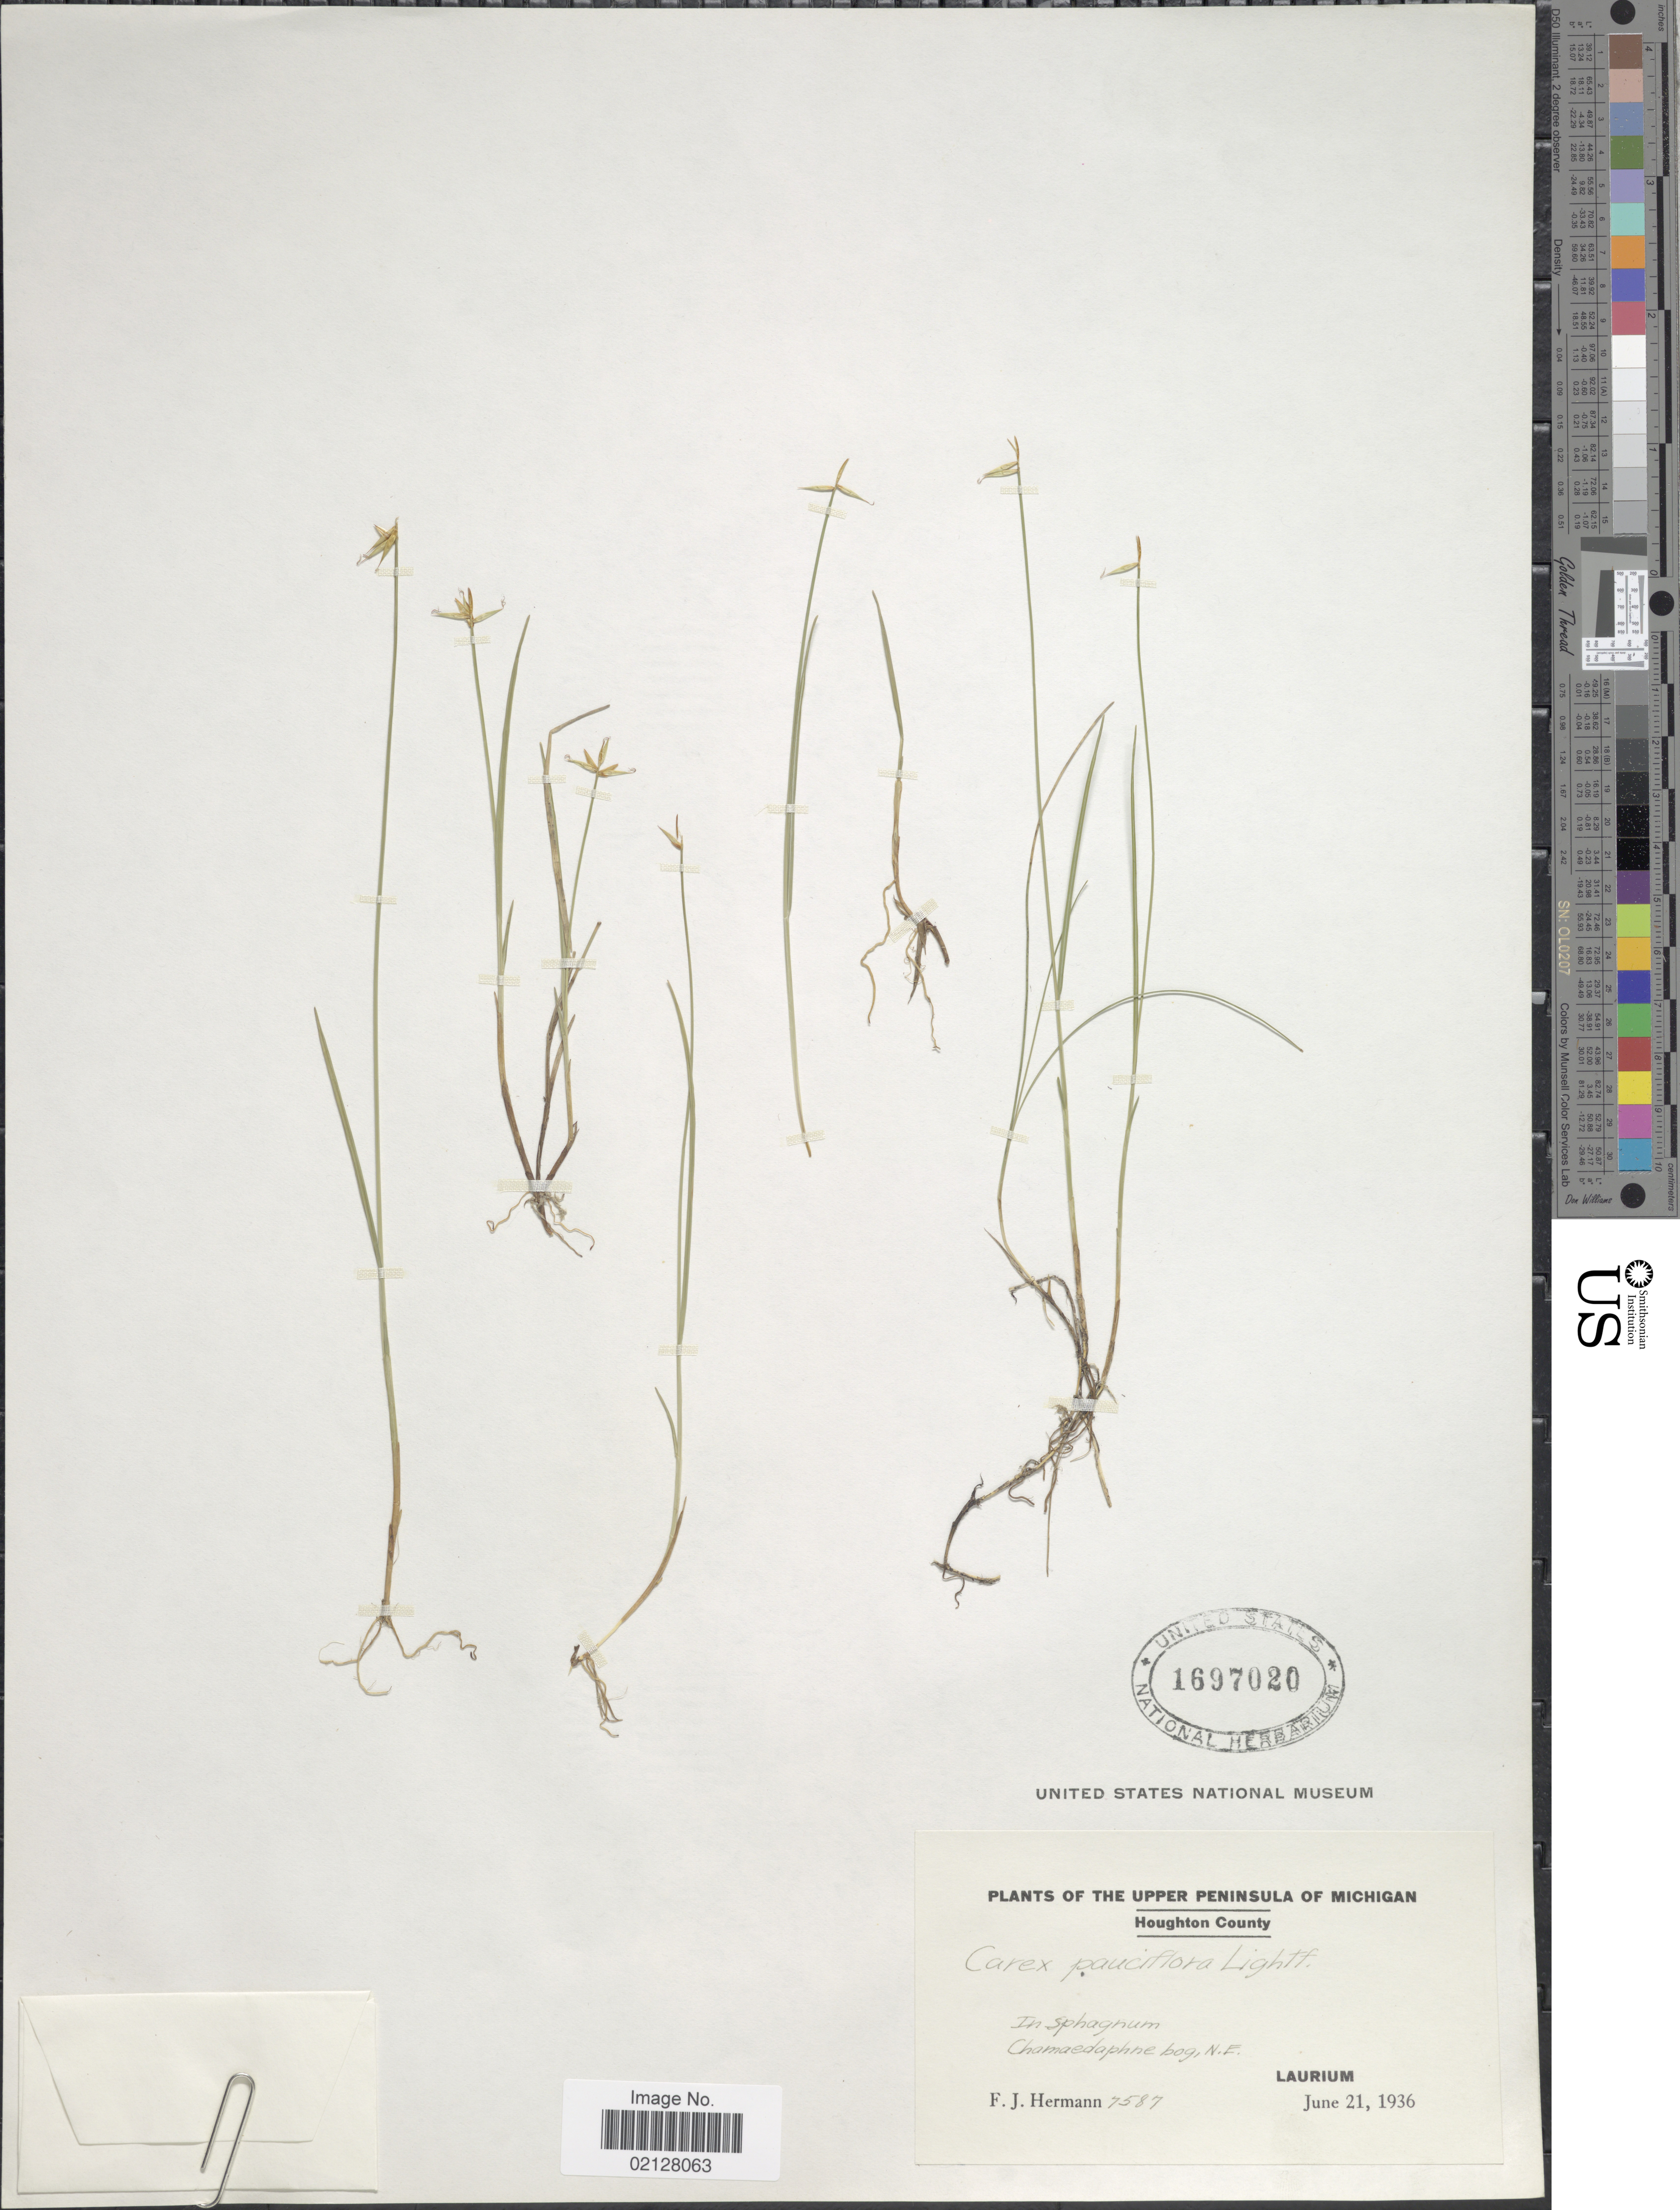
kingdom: Plantae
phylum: Tracheophyta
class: Liliopsida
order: Poales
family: Cyperaceae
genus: Carex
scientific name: Carex pauciflora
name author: Lightf.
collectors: F. J. Hermann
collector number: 7587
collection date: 1936-06-21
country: United States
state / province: Michigan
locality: Upper Peninsula of Michigan. Houghton County, N. E. Laurium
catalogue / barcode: US 1697020